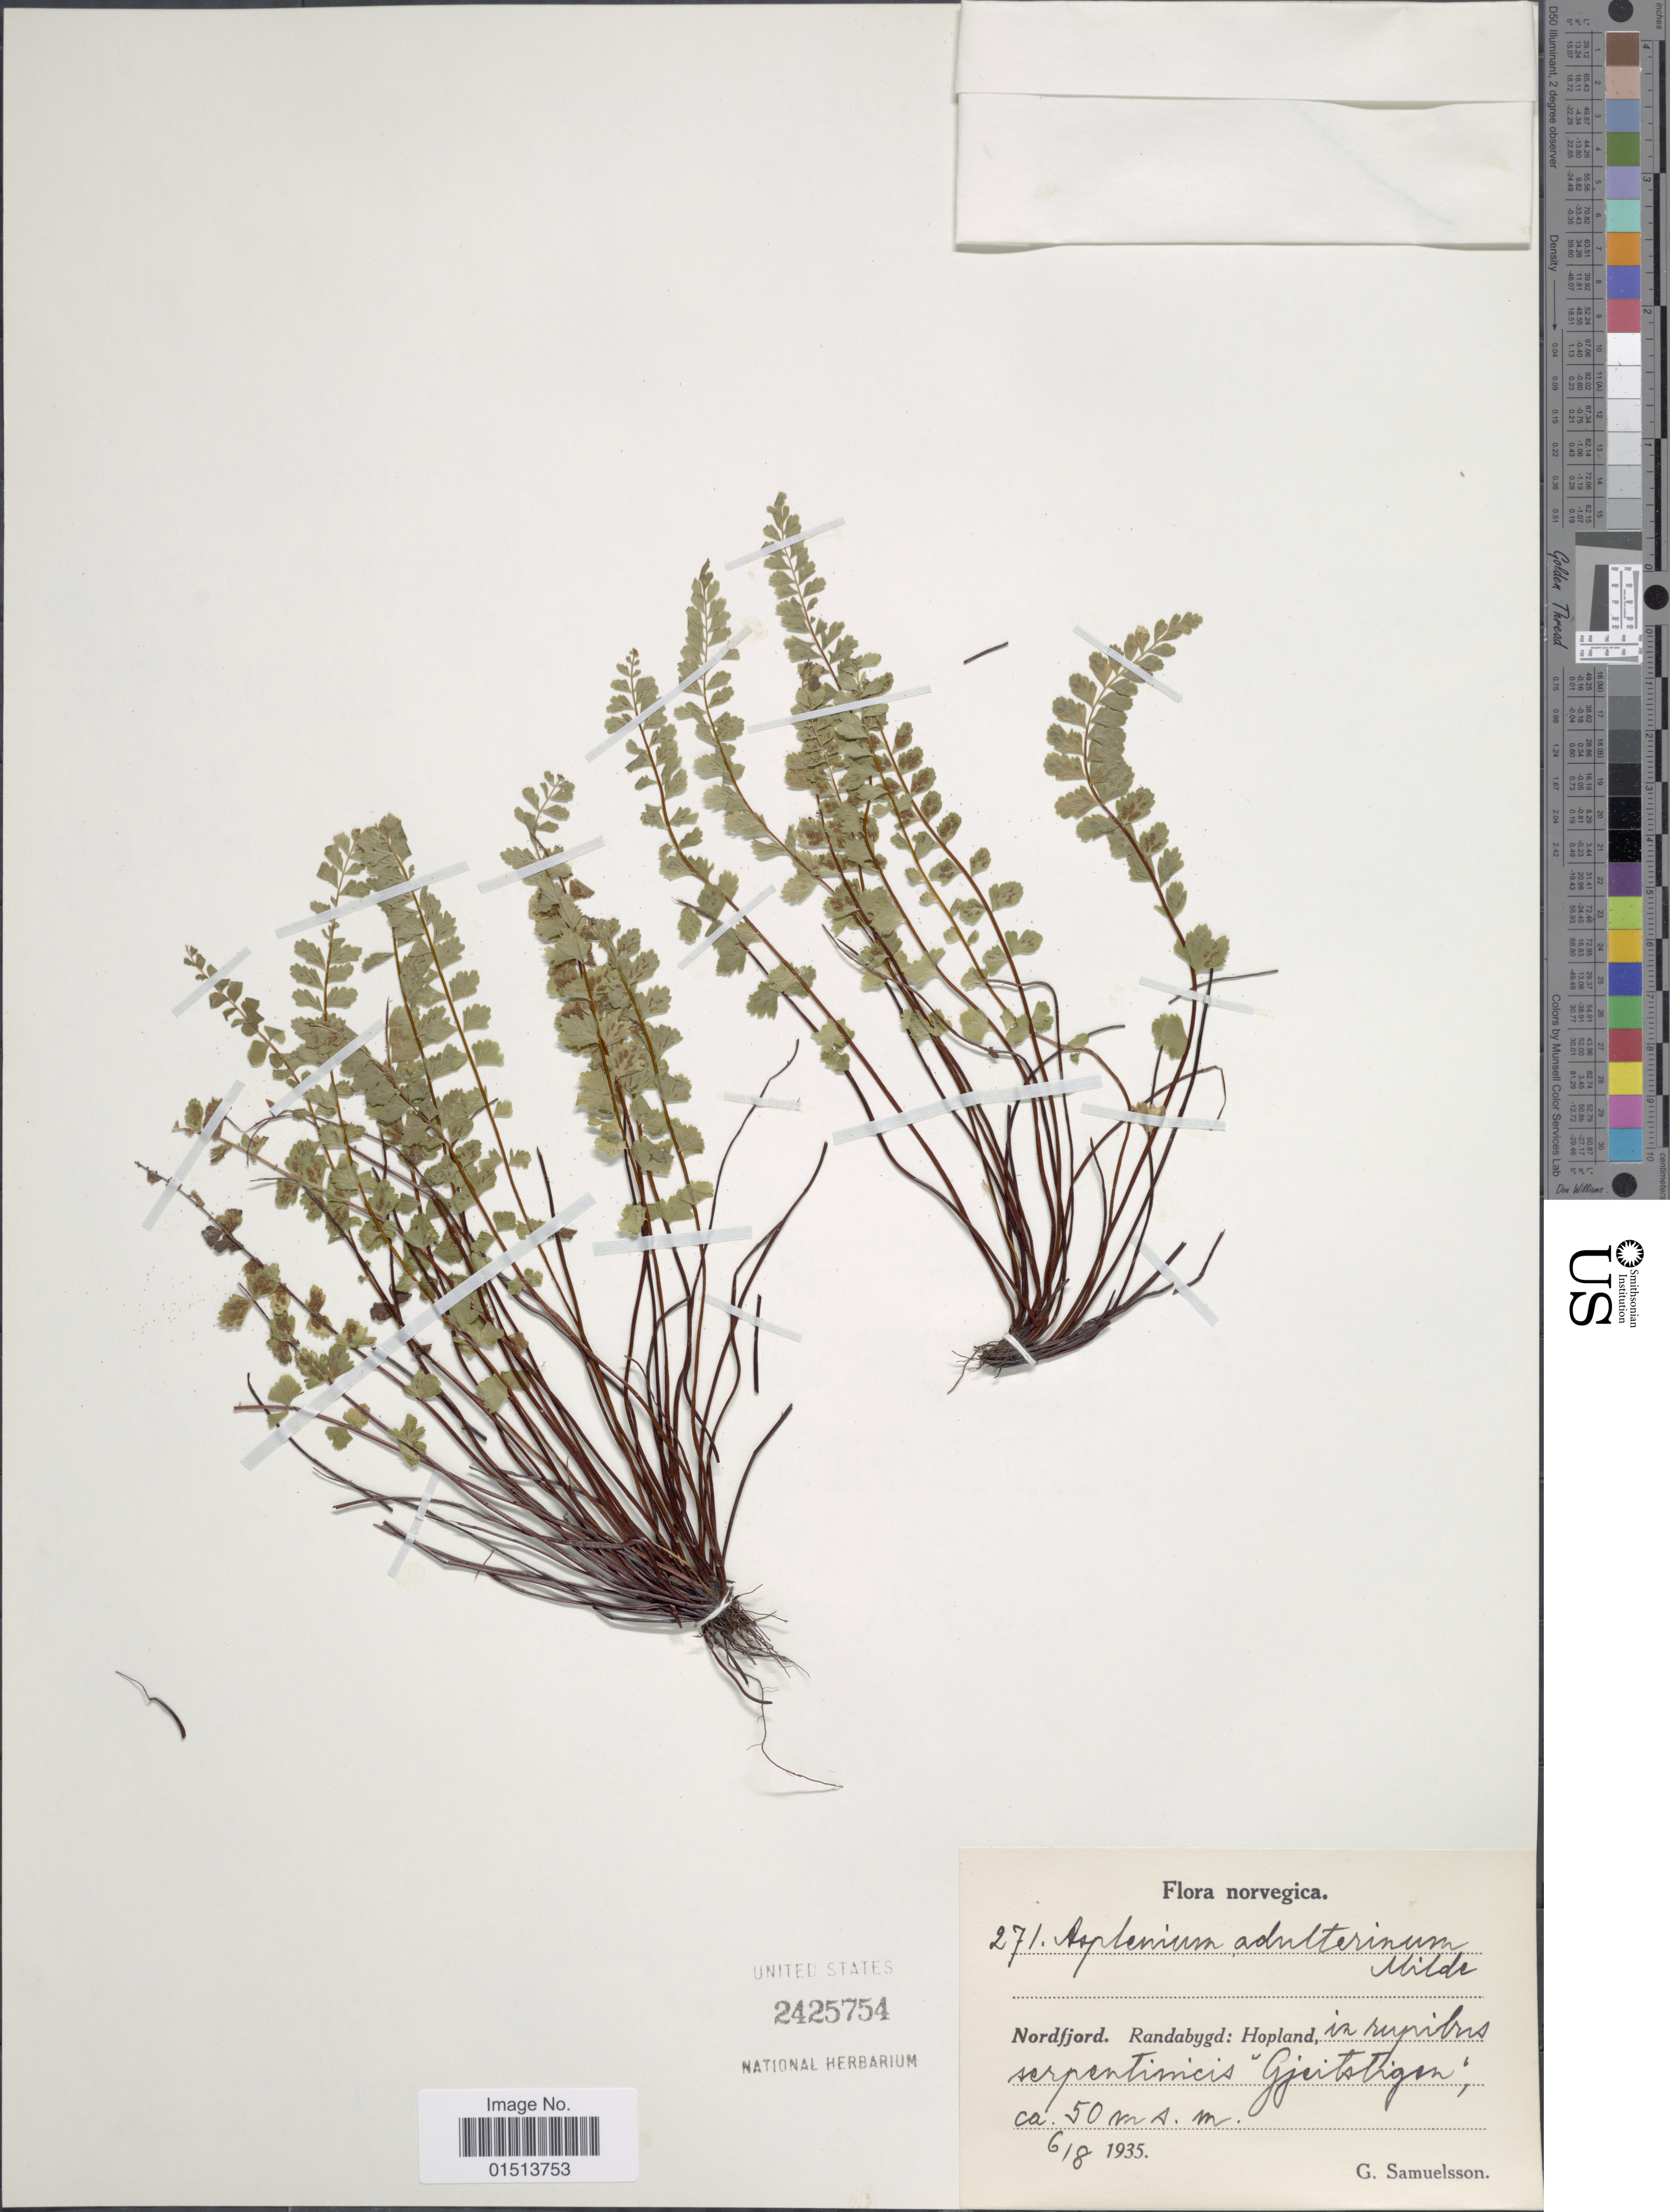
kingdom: Plantae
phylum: Tracheophyta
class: Polypodiopsida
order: Polypodiales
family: Aspleniaceae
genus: Asplenium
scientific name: Asplenium adulterinum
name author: Milde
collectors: G. Samuelsson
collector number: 271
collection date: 1935-08-06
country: Norway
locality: Nordfjord, Randabygd: Hopland, in rupibus serpentinicis "Gjeitstigen".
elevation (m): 50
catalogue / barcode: US 2425754